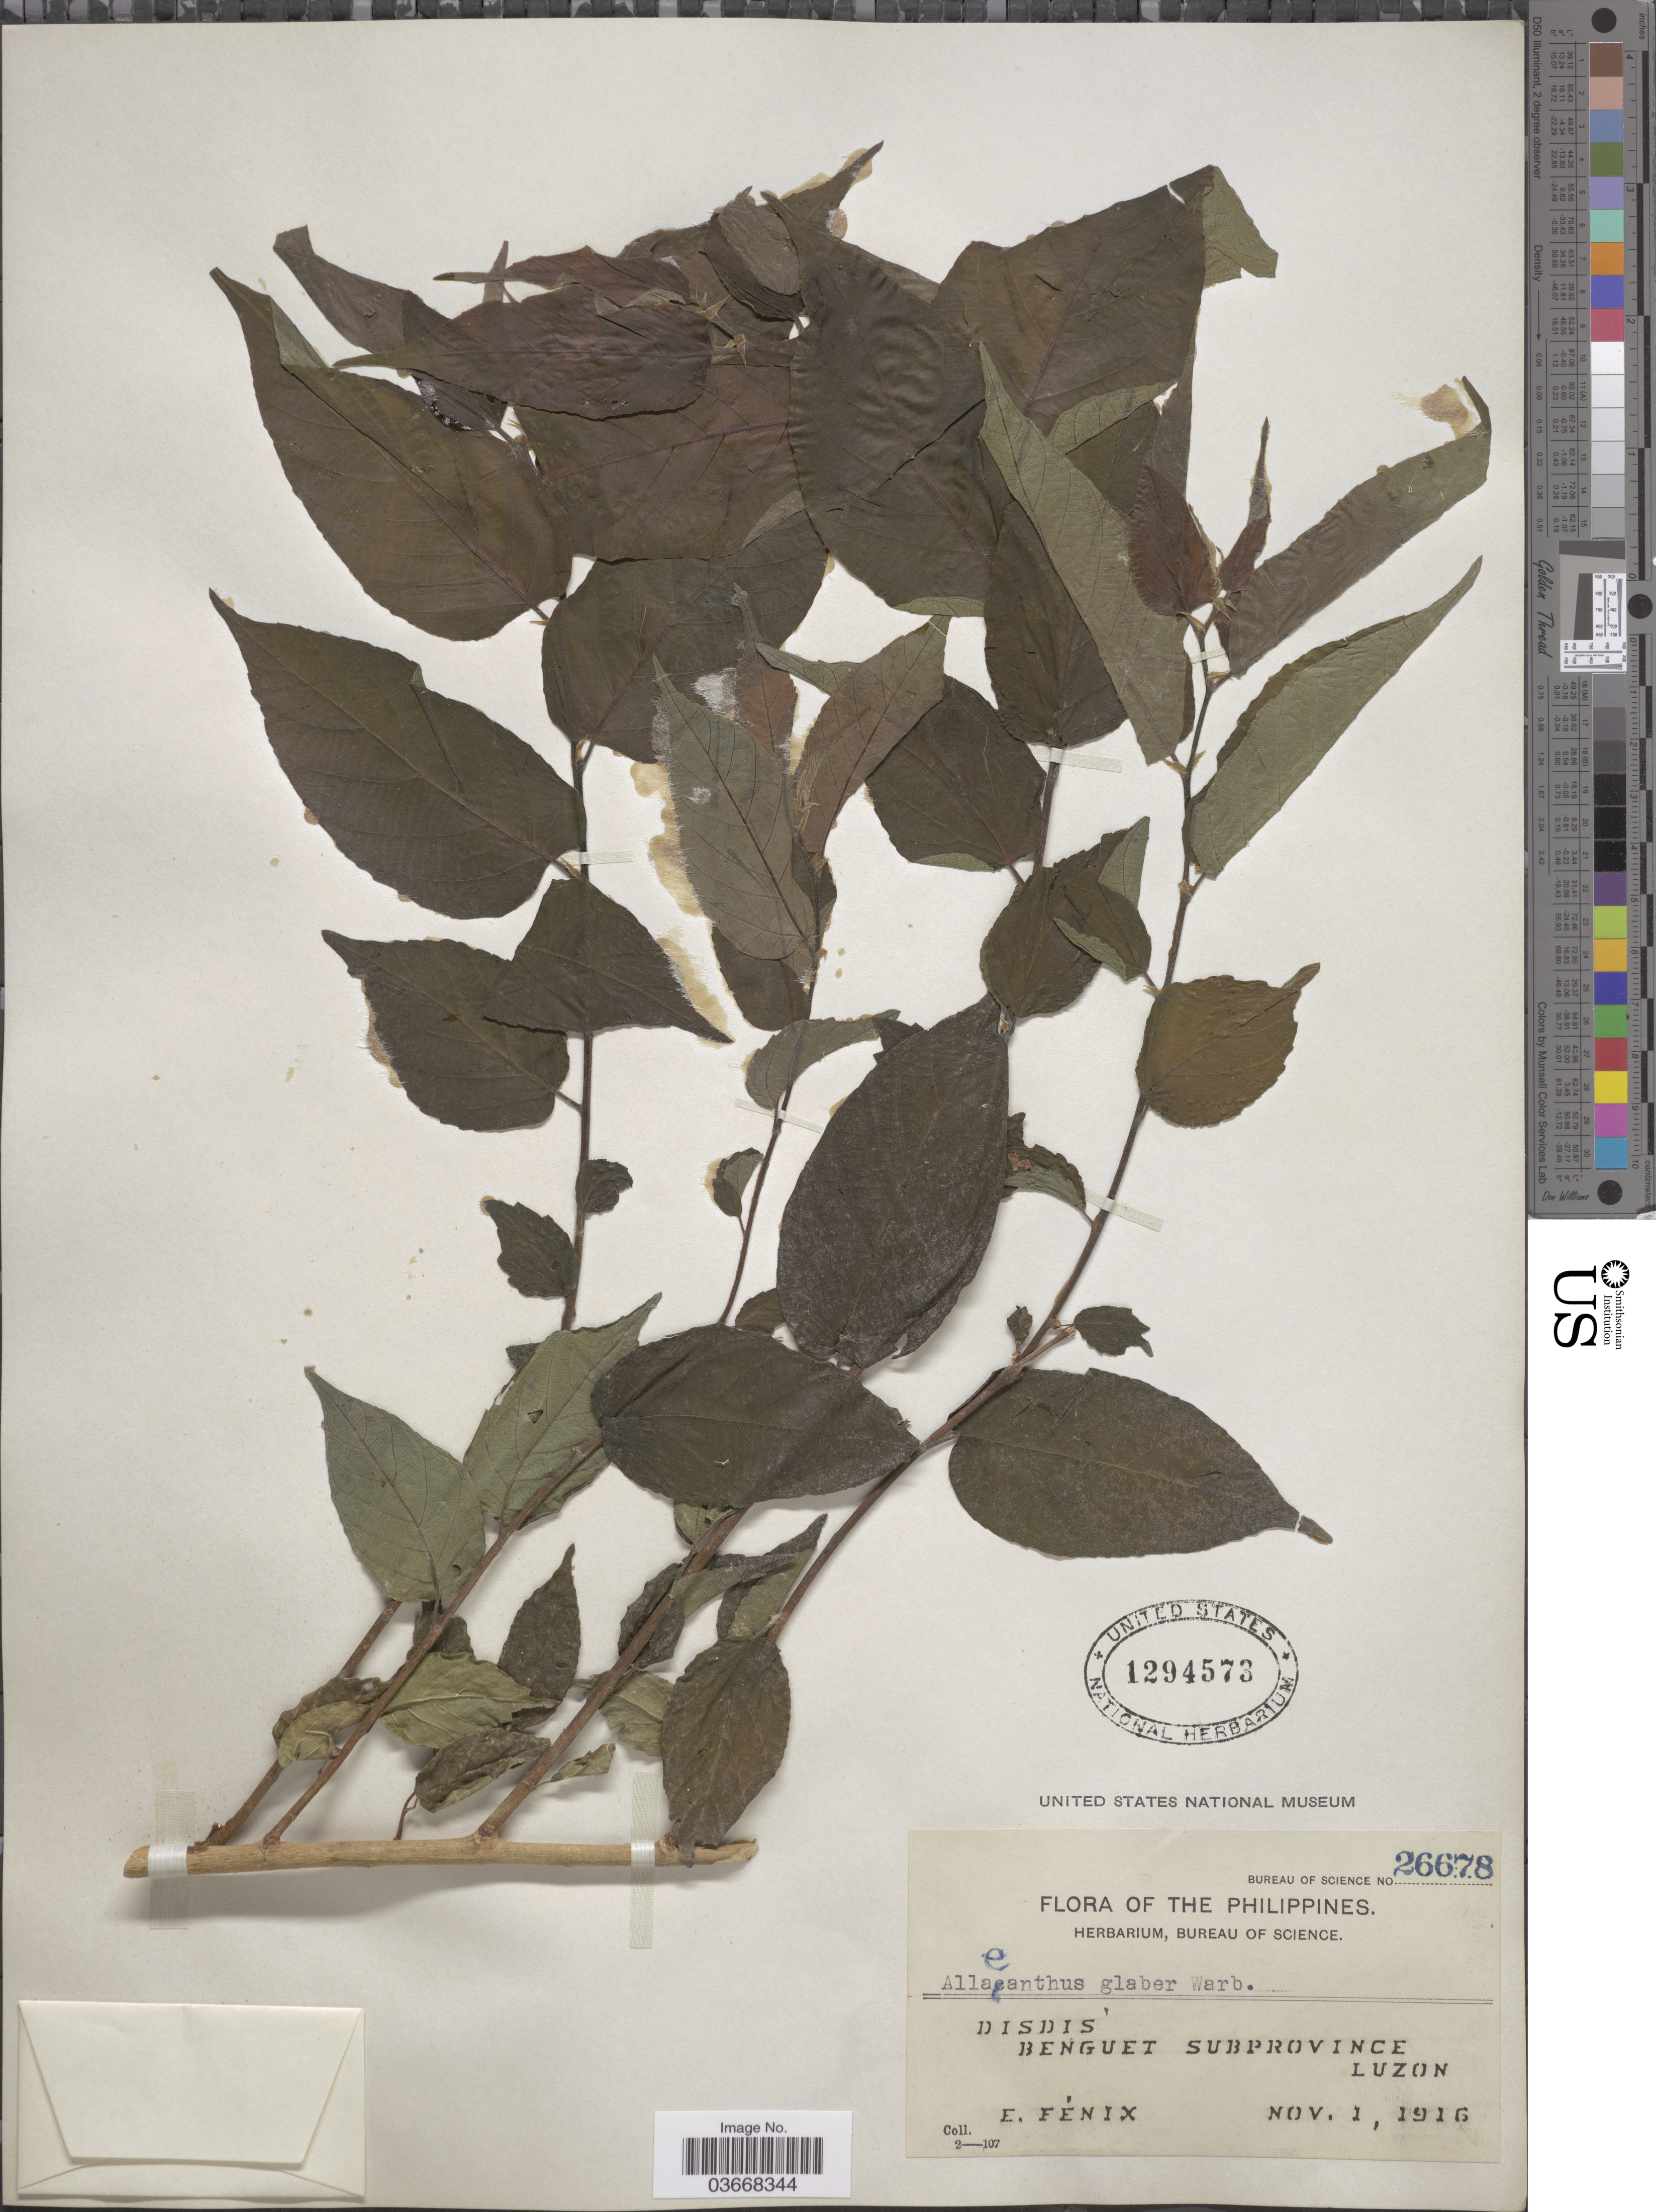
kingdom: Plantae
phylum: Tracheophyta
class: Magnoliopsida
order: Rosales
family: Moraceae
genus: Allaeanthus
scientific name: Allaeanthus luzonicus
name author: Fern.-Vill.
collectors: E. Fénix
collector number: Bureau of Science 26678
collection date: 1916-11-01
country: Philippines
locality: Disdis. Benguet Subprovince. Luzon.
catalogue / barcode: US 1294573